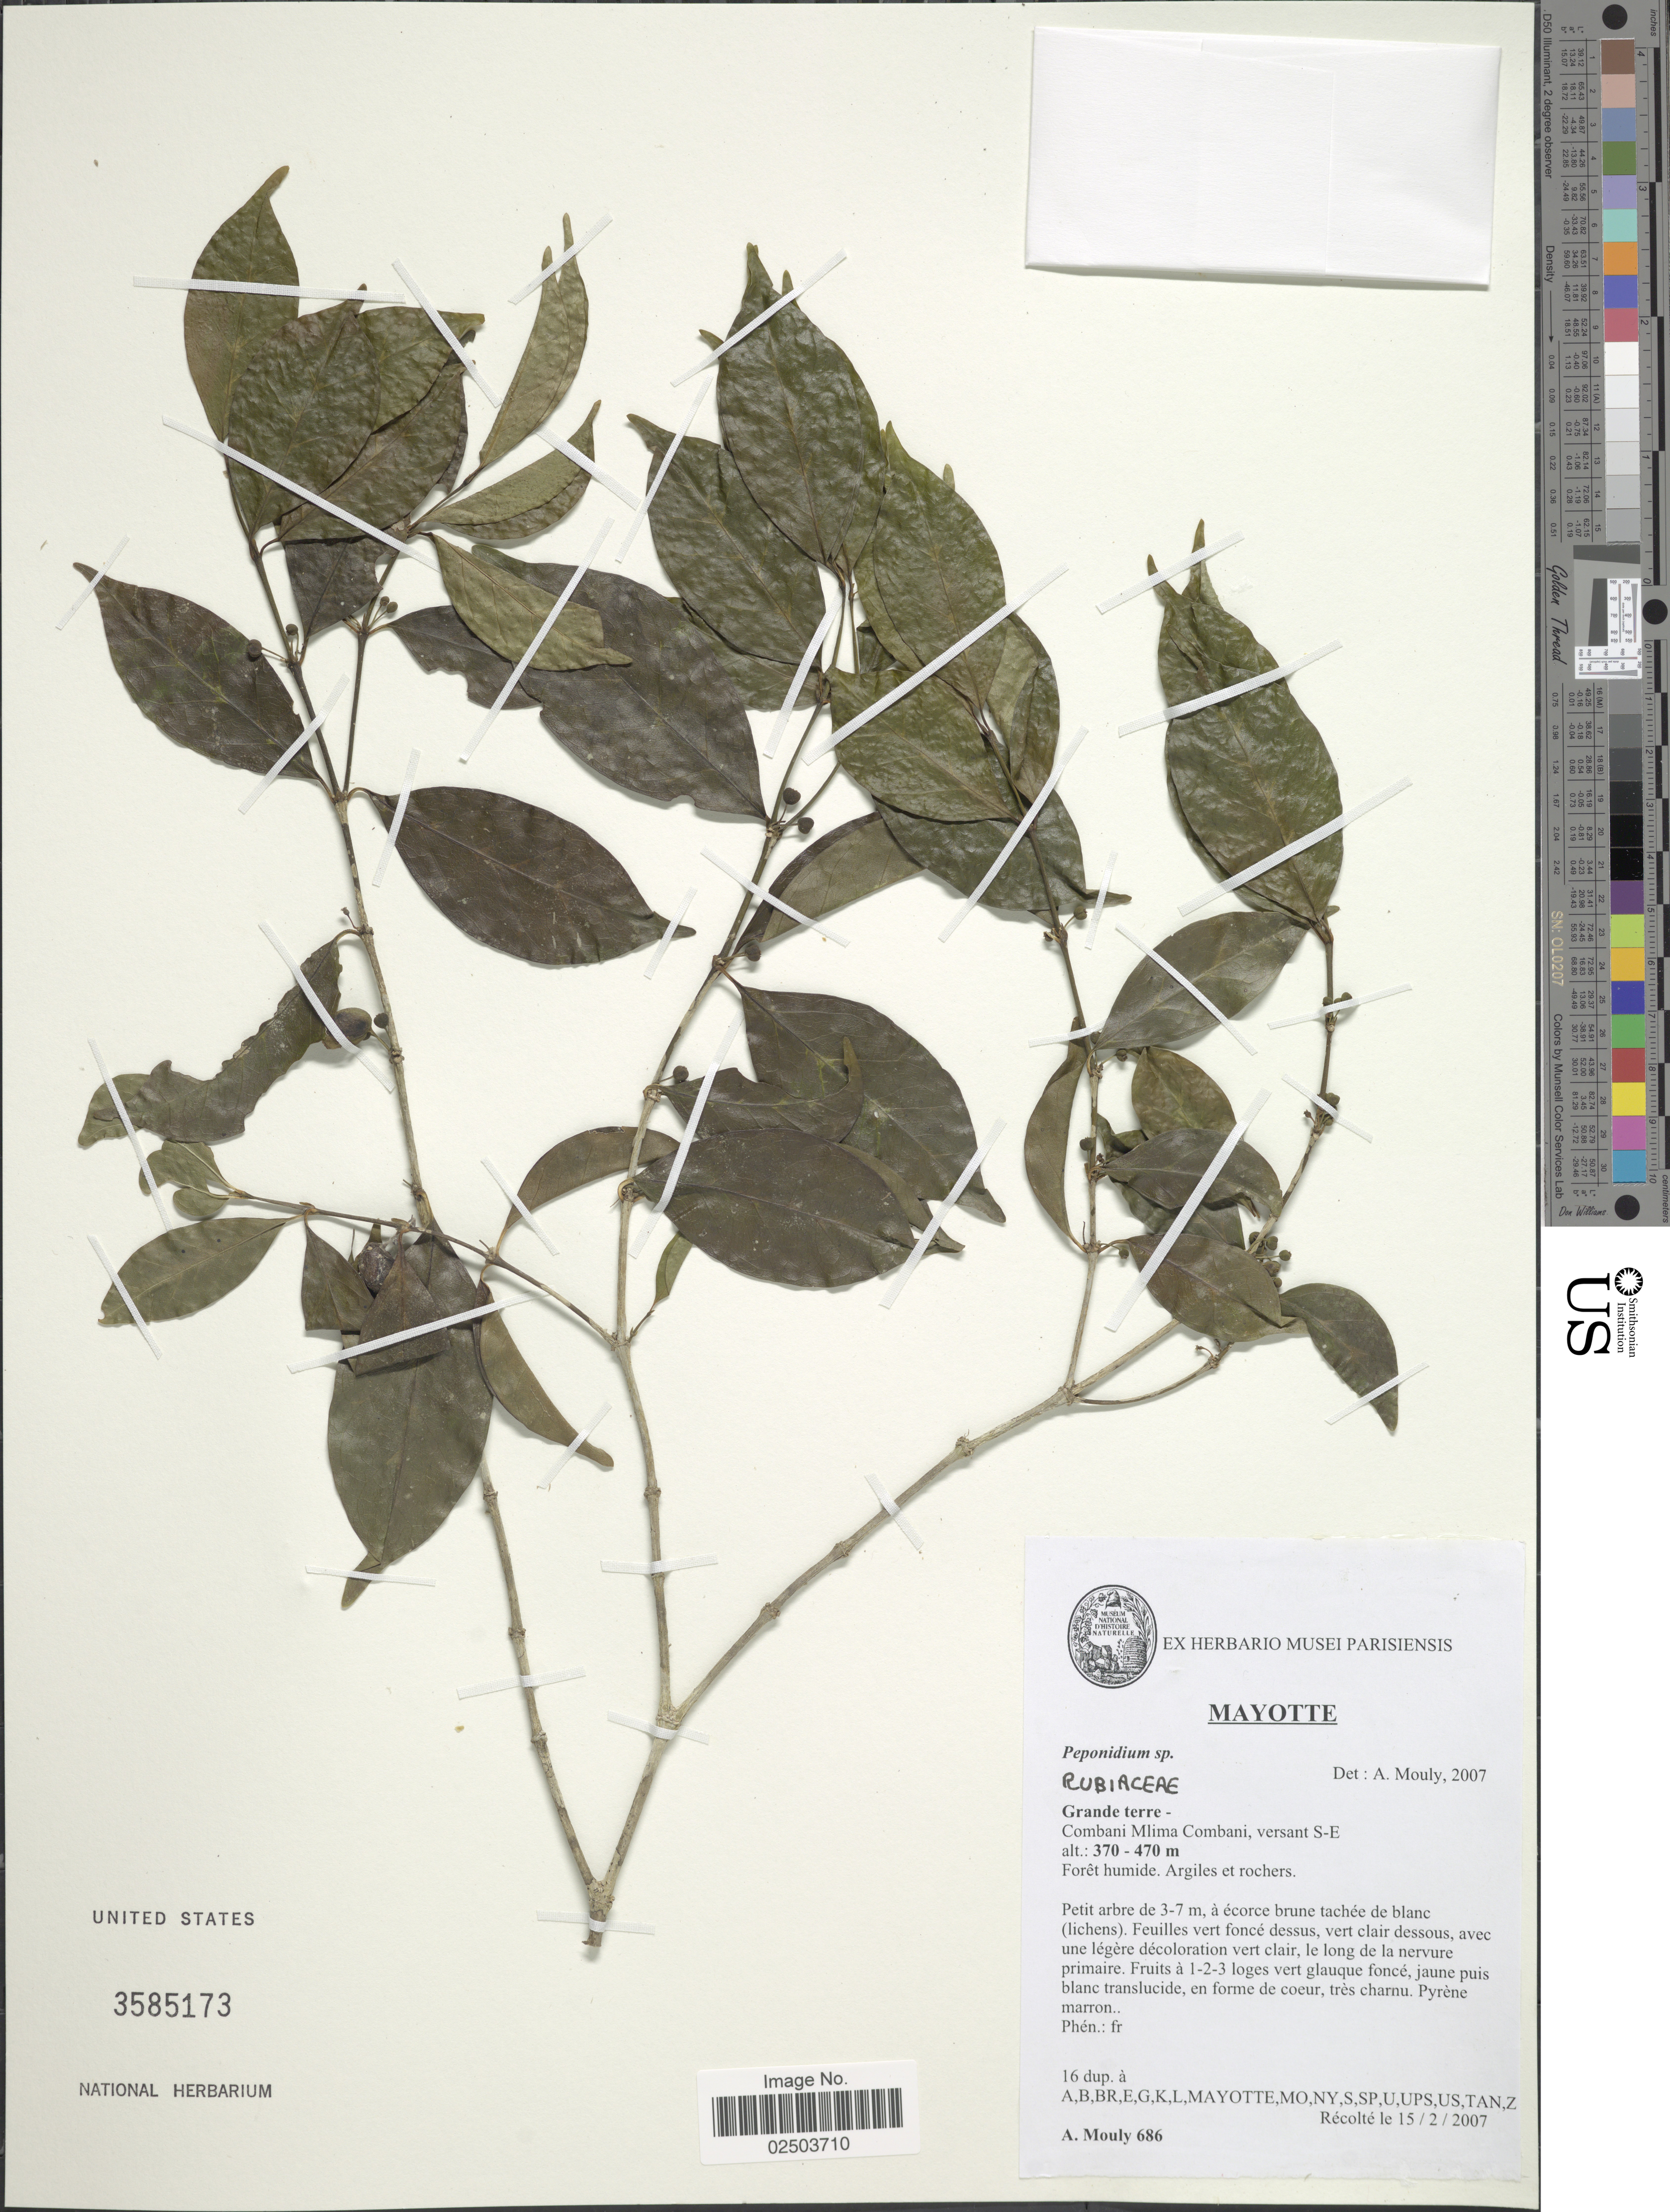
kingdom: Plantae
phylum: Tracheophyta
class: Magnoliopsida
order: Gentianales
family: Rubiaceae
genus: Peponidium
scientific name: Peponidium sp.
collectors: A. Mouly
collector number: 686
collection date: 2007-02-15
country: Comoros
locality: Mayotte. Grande terre- Combani Mlima Combani, versant S-E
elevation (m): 370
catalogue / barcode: US 3585173